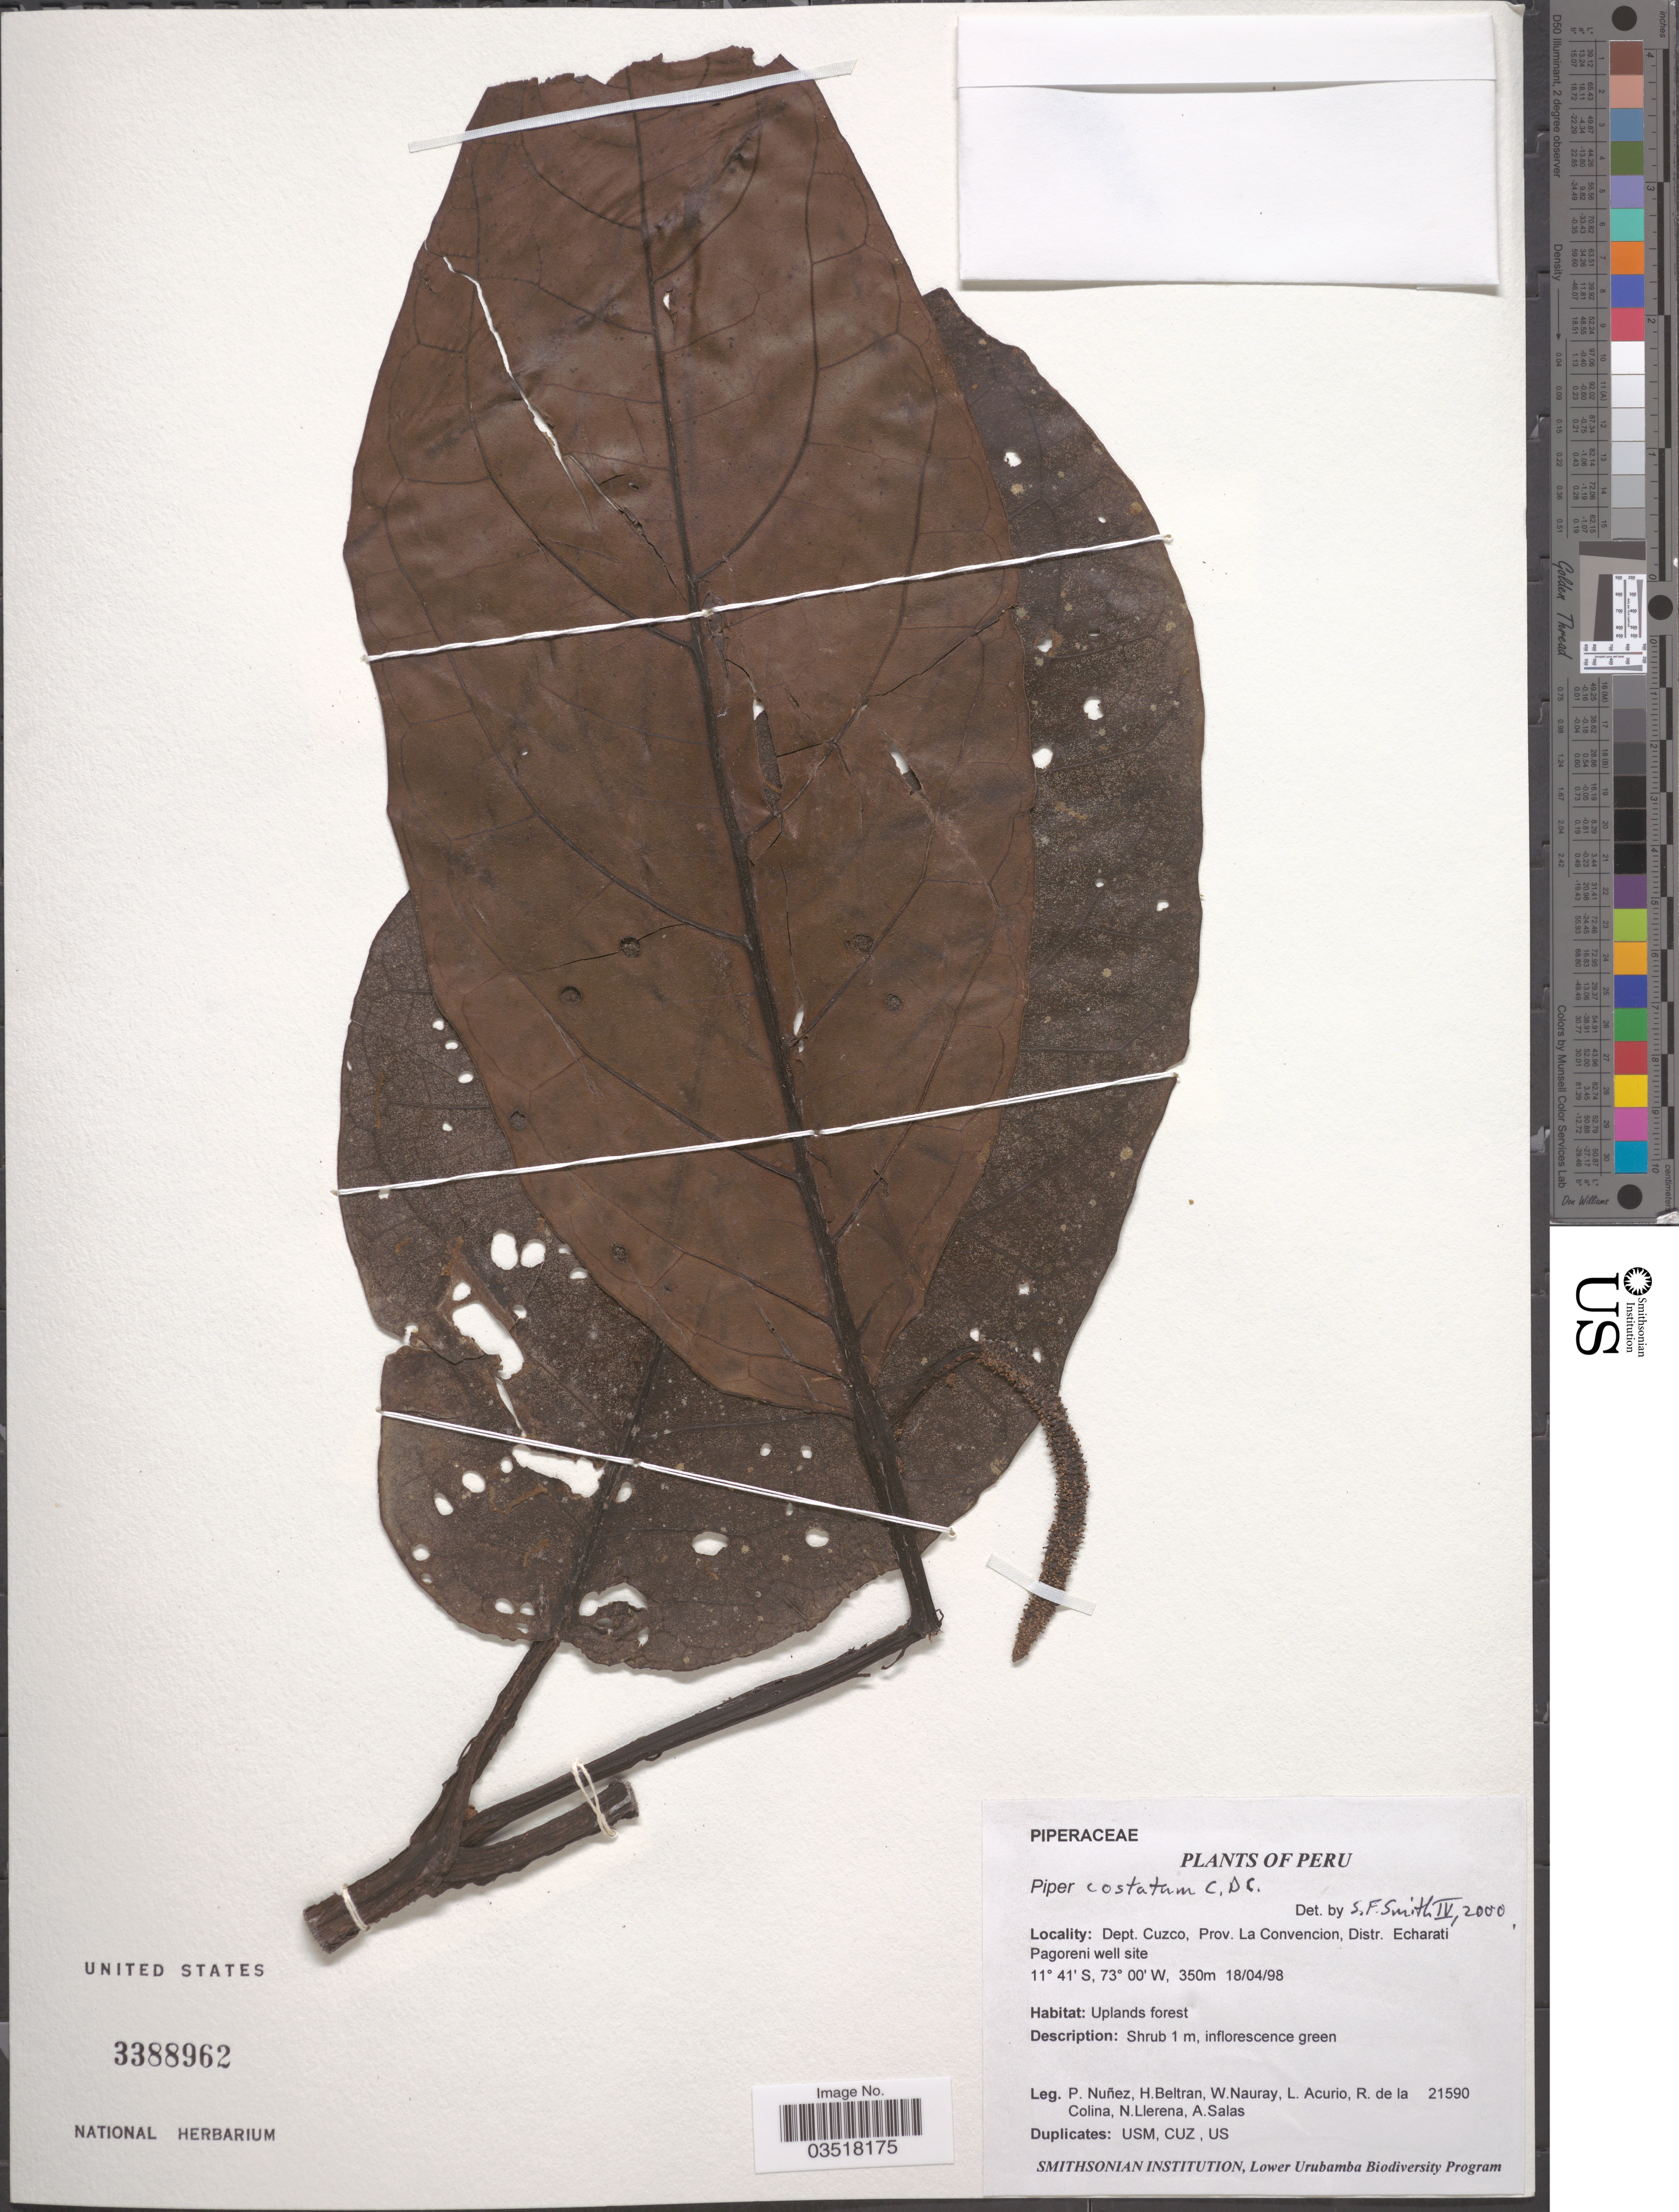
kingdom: Plantae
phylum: Tracheophyta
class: Magnoliopsida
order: Piperales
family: Piperaceae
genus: Piper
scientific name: Piper costatum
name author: C. DC.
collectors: P. Nuñez V., H. Beltran, W. Nauray, L. Acurio & et al.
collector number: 21590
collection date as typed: Transcribed d/m/y: 18/4/98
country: Peru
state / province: Cusco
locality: Dept. Cuzco, Prov. La Convencion, Distr. Echarati Pagoreni well site.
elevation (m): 350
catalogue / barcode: US 3388962